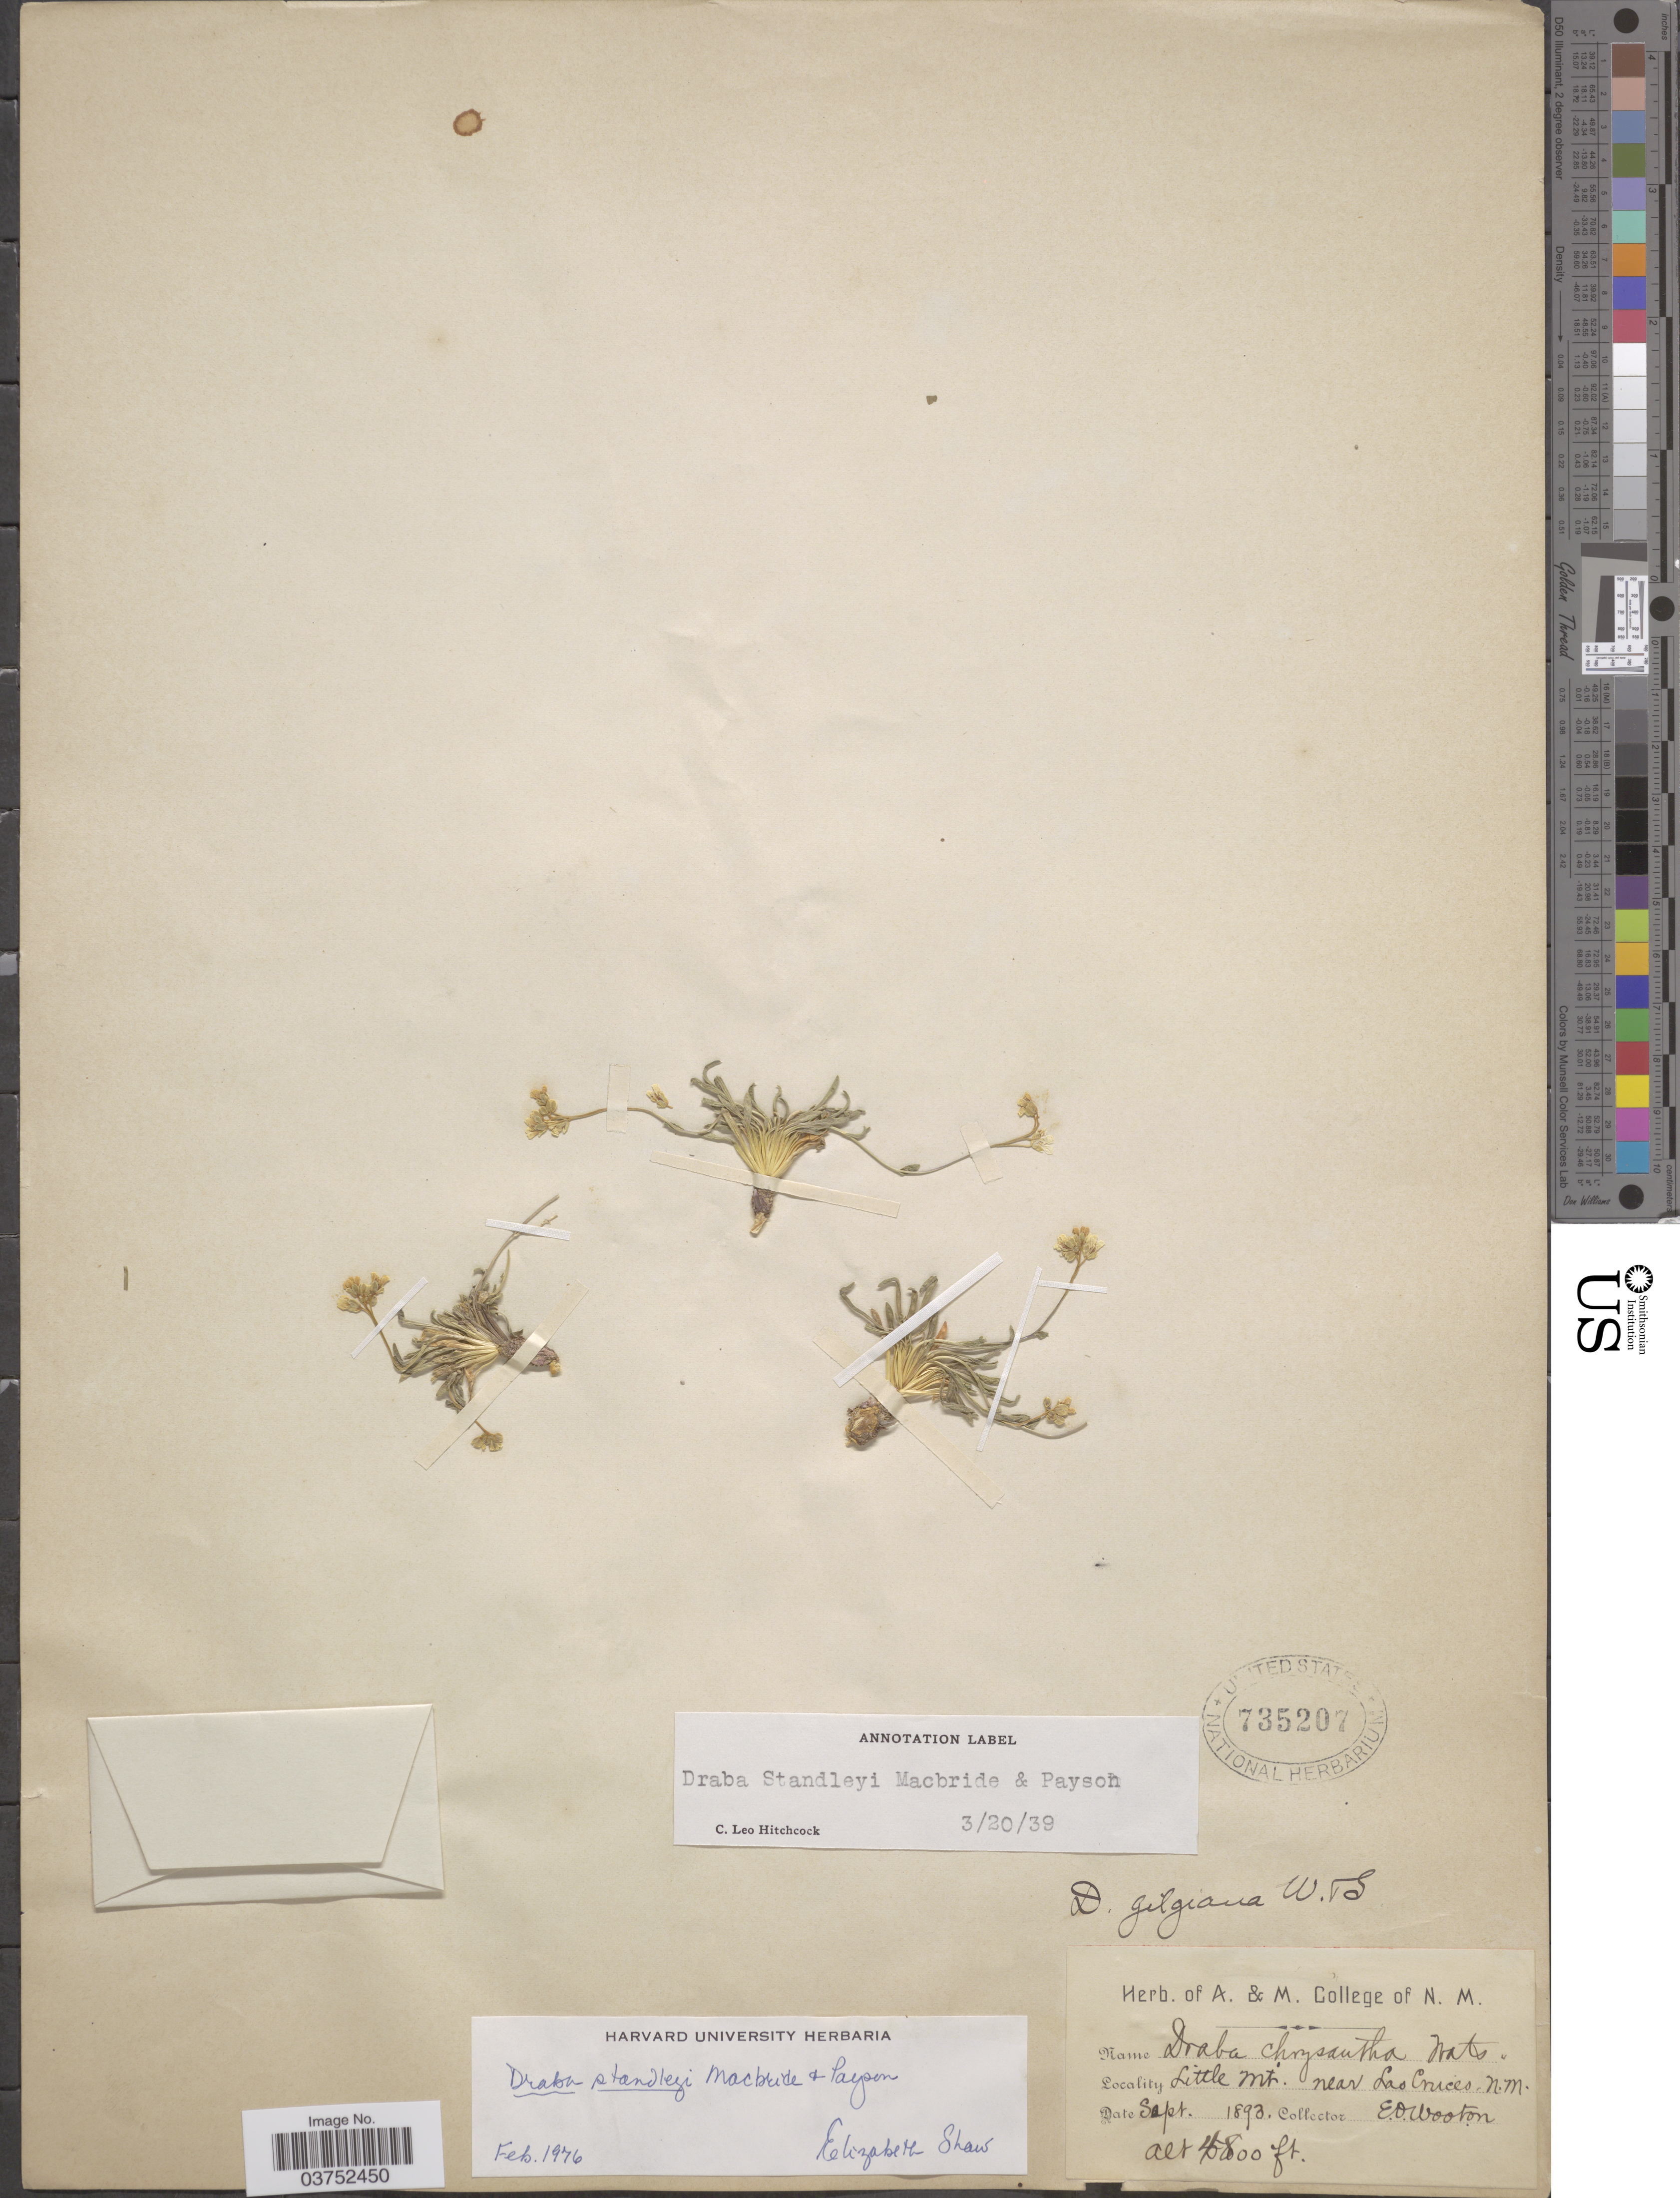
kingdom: Plantae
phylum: Tracheophyta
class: Magnoliopsida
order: Brassicales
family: Brassicaceae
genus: Draba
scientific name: Draba standleyi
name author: J.F. Macbr. & Payson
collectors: E. O. Wooton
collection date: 1893-09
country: United States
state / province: New Mexico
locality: Little Mt. near Las Cruces.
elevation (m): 1463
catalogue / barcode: US 735207